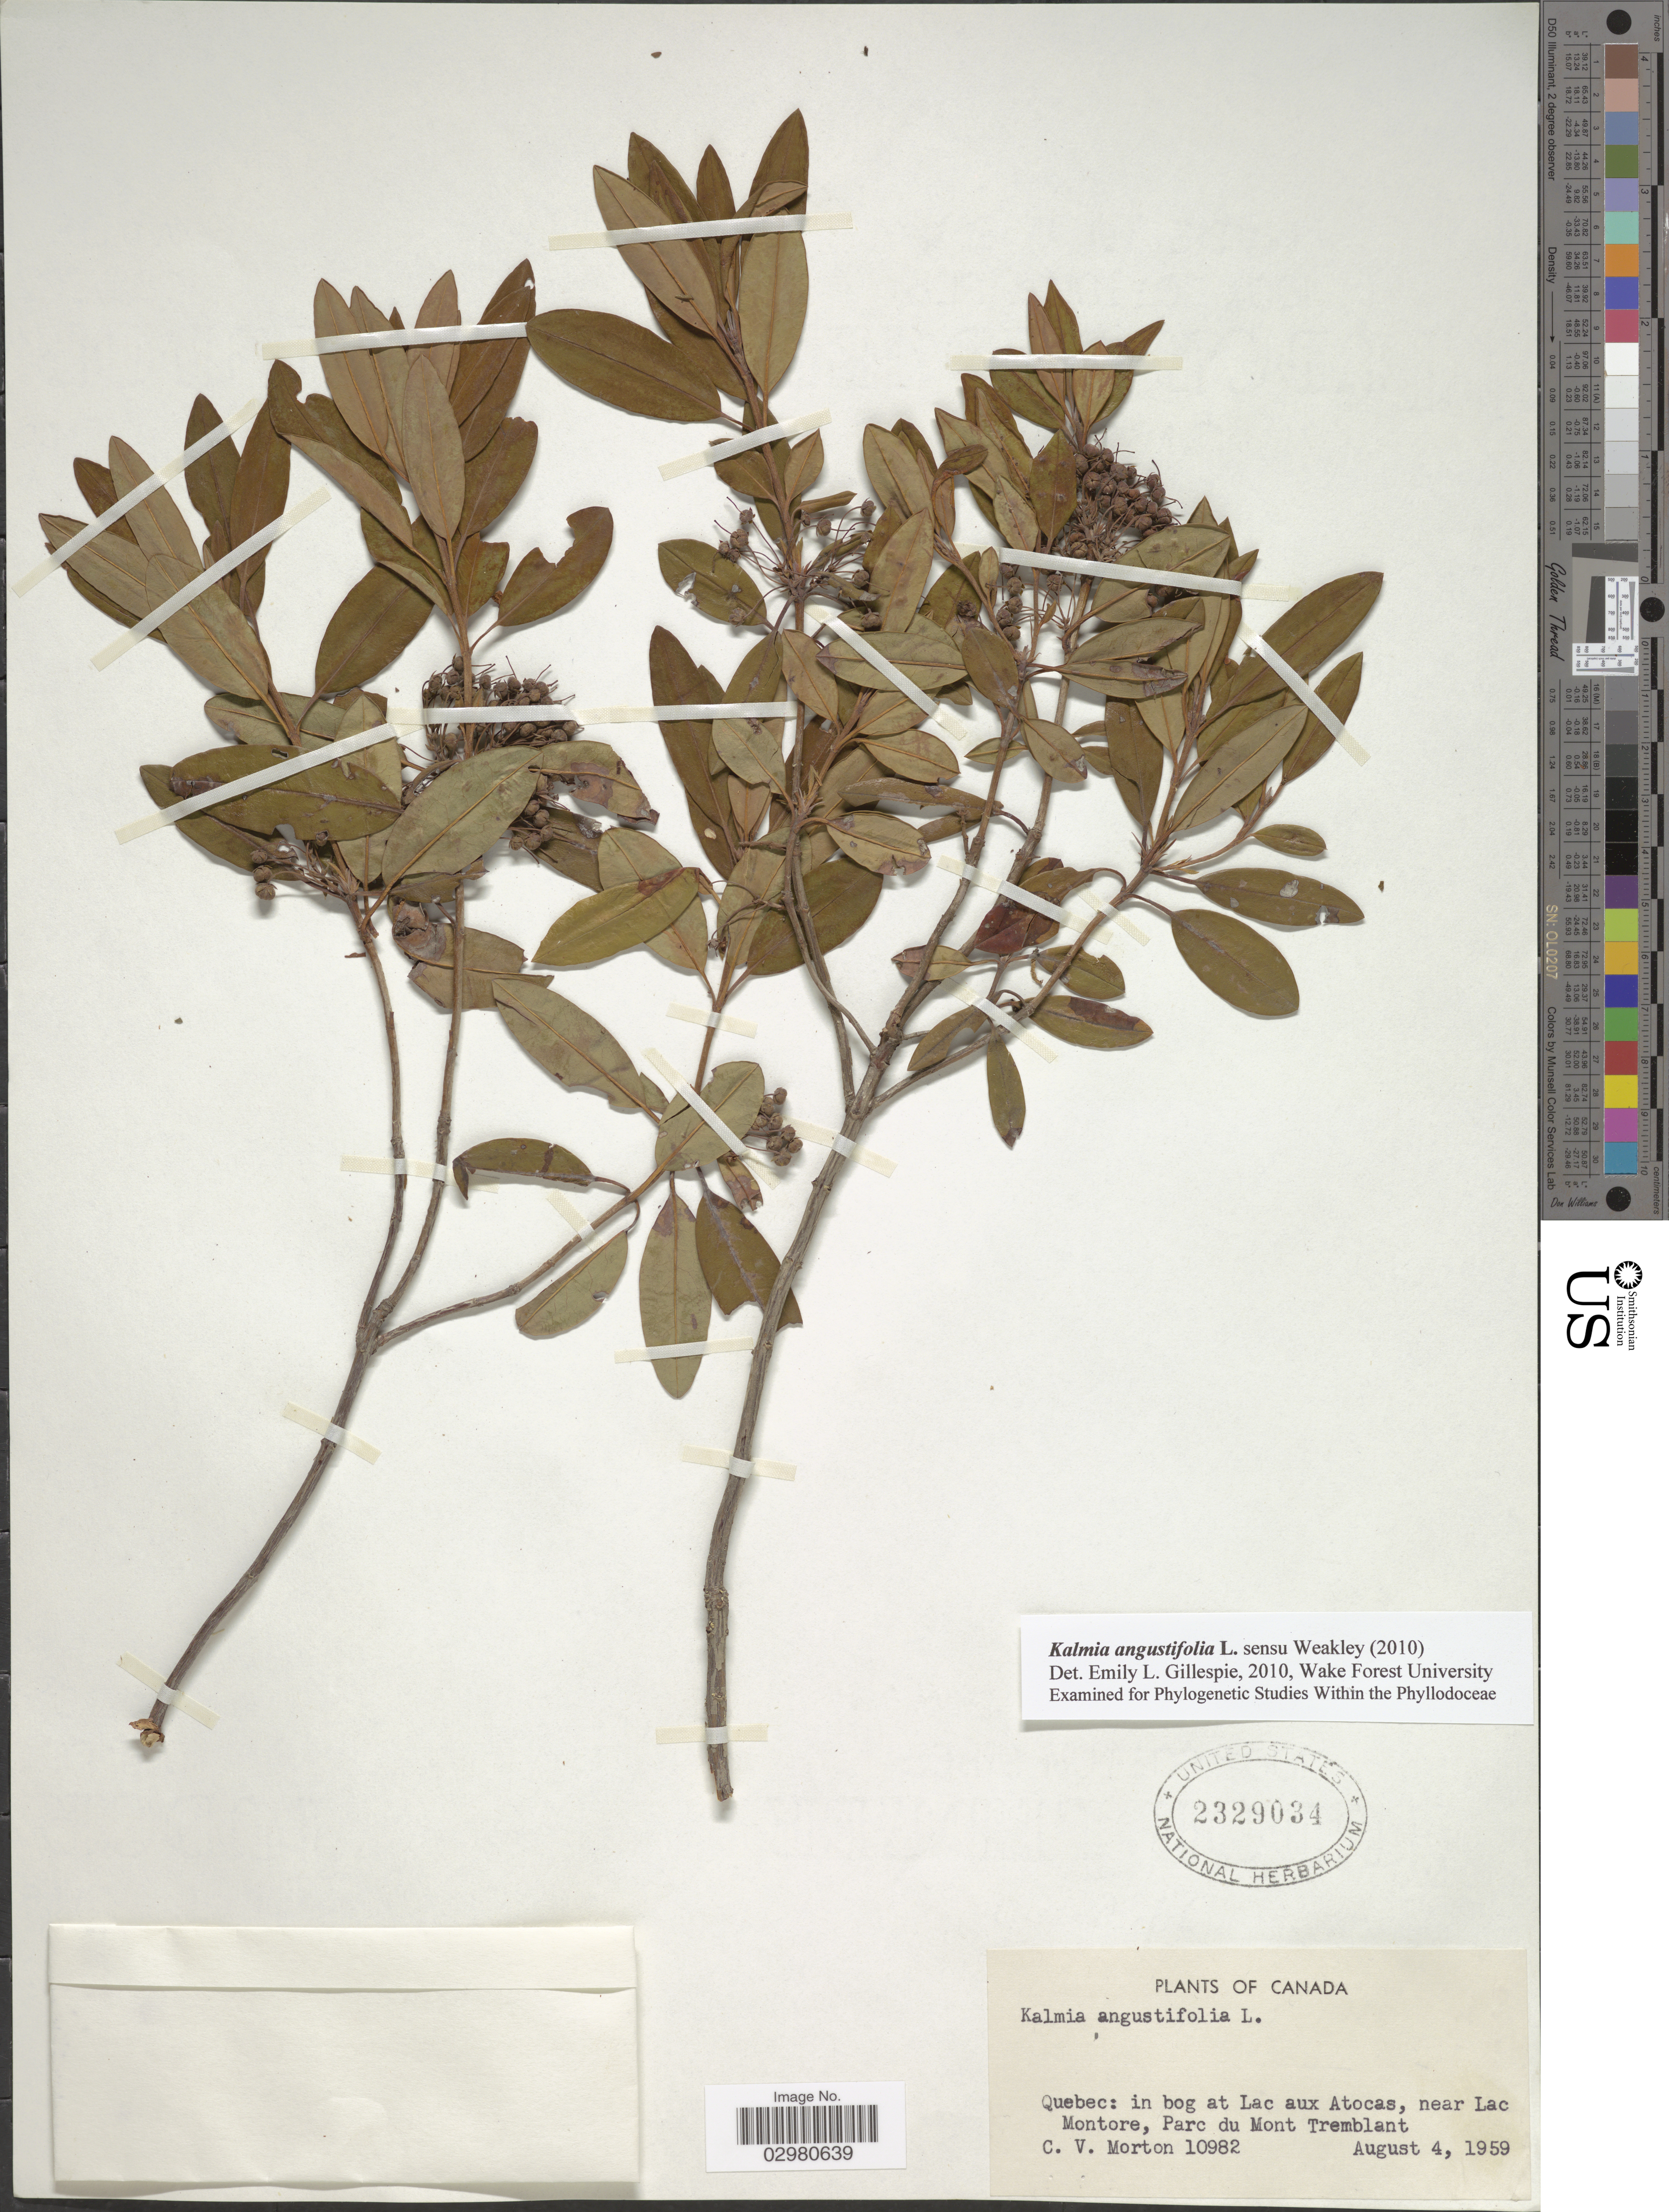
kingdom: Plantae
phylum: Tracheophyta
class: Magnoliopsida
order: Ericales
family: Ericaceae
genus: Kalmia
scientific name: Kalmia angustifolia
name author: L.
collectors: C. V. Morton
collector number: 10982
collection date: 1959-08-04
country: Canada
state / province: Quebec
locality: In bog at Lac aux Atocas, near Lac Montore, Parc du Mont Tremblant.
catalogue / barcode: US 2329034